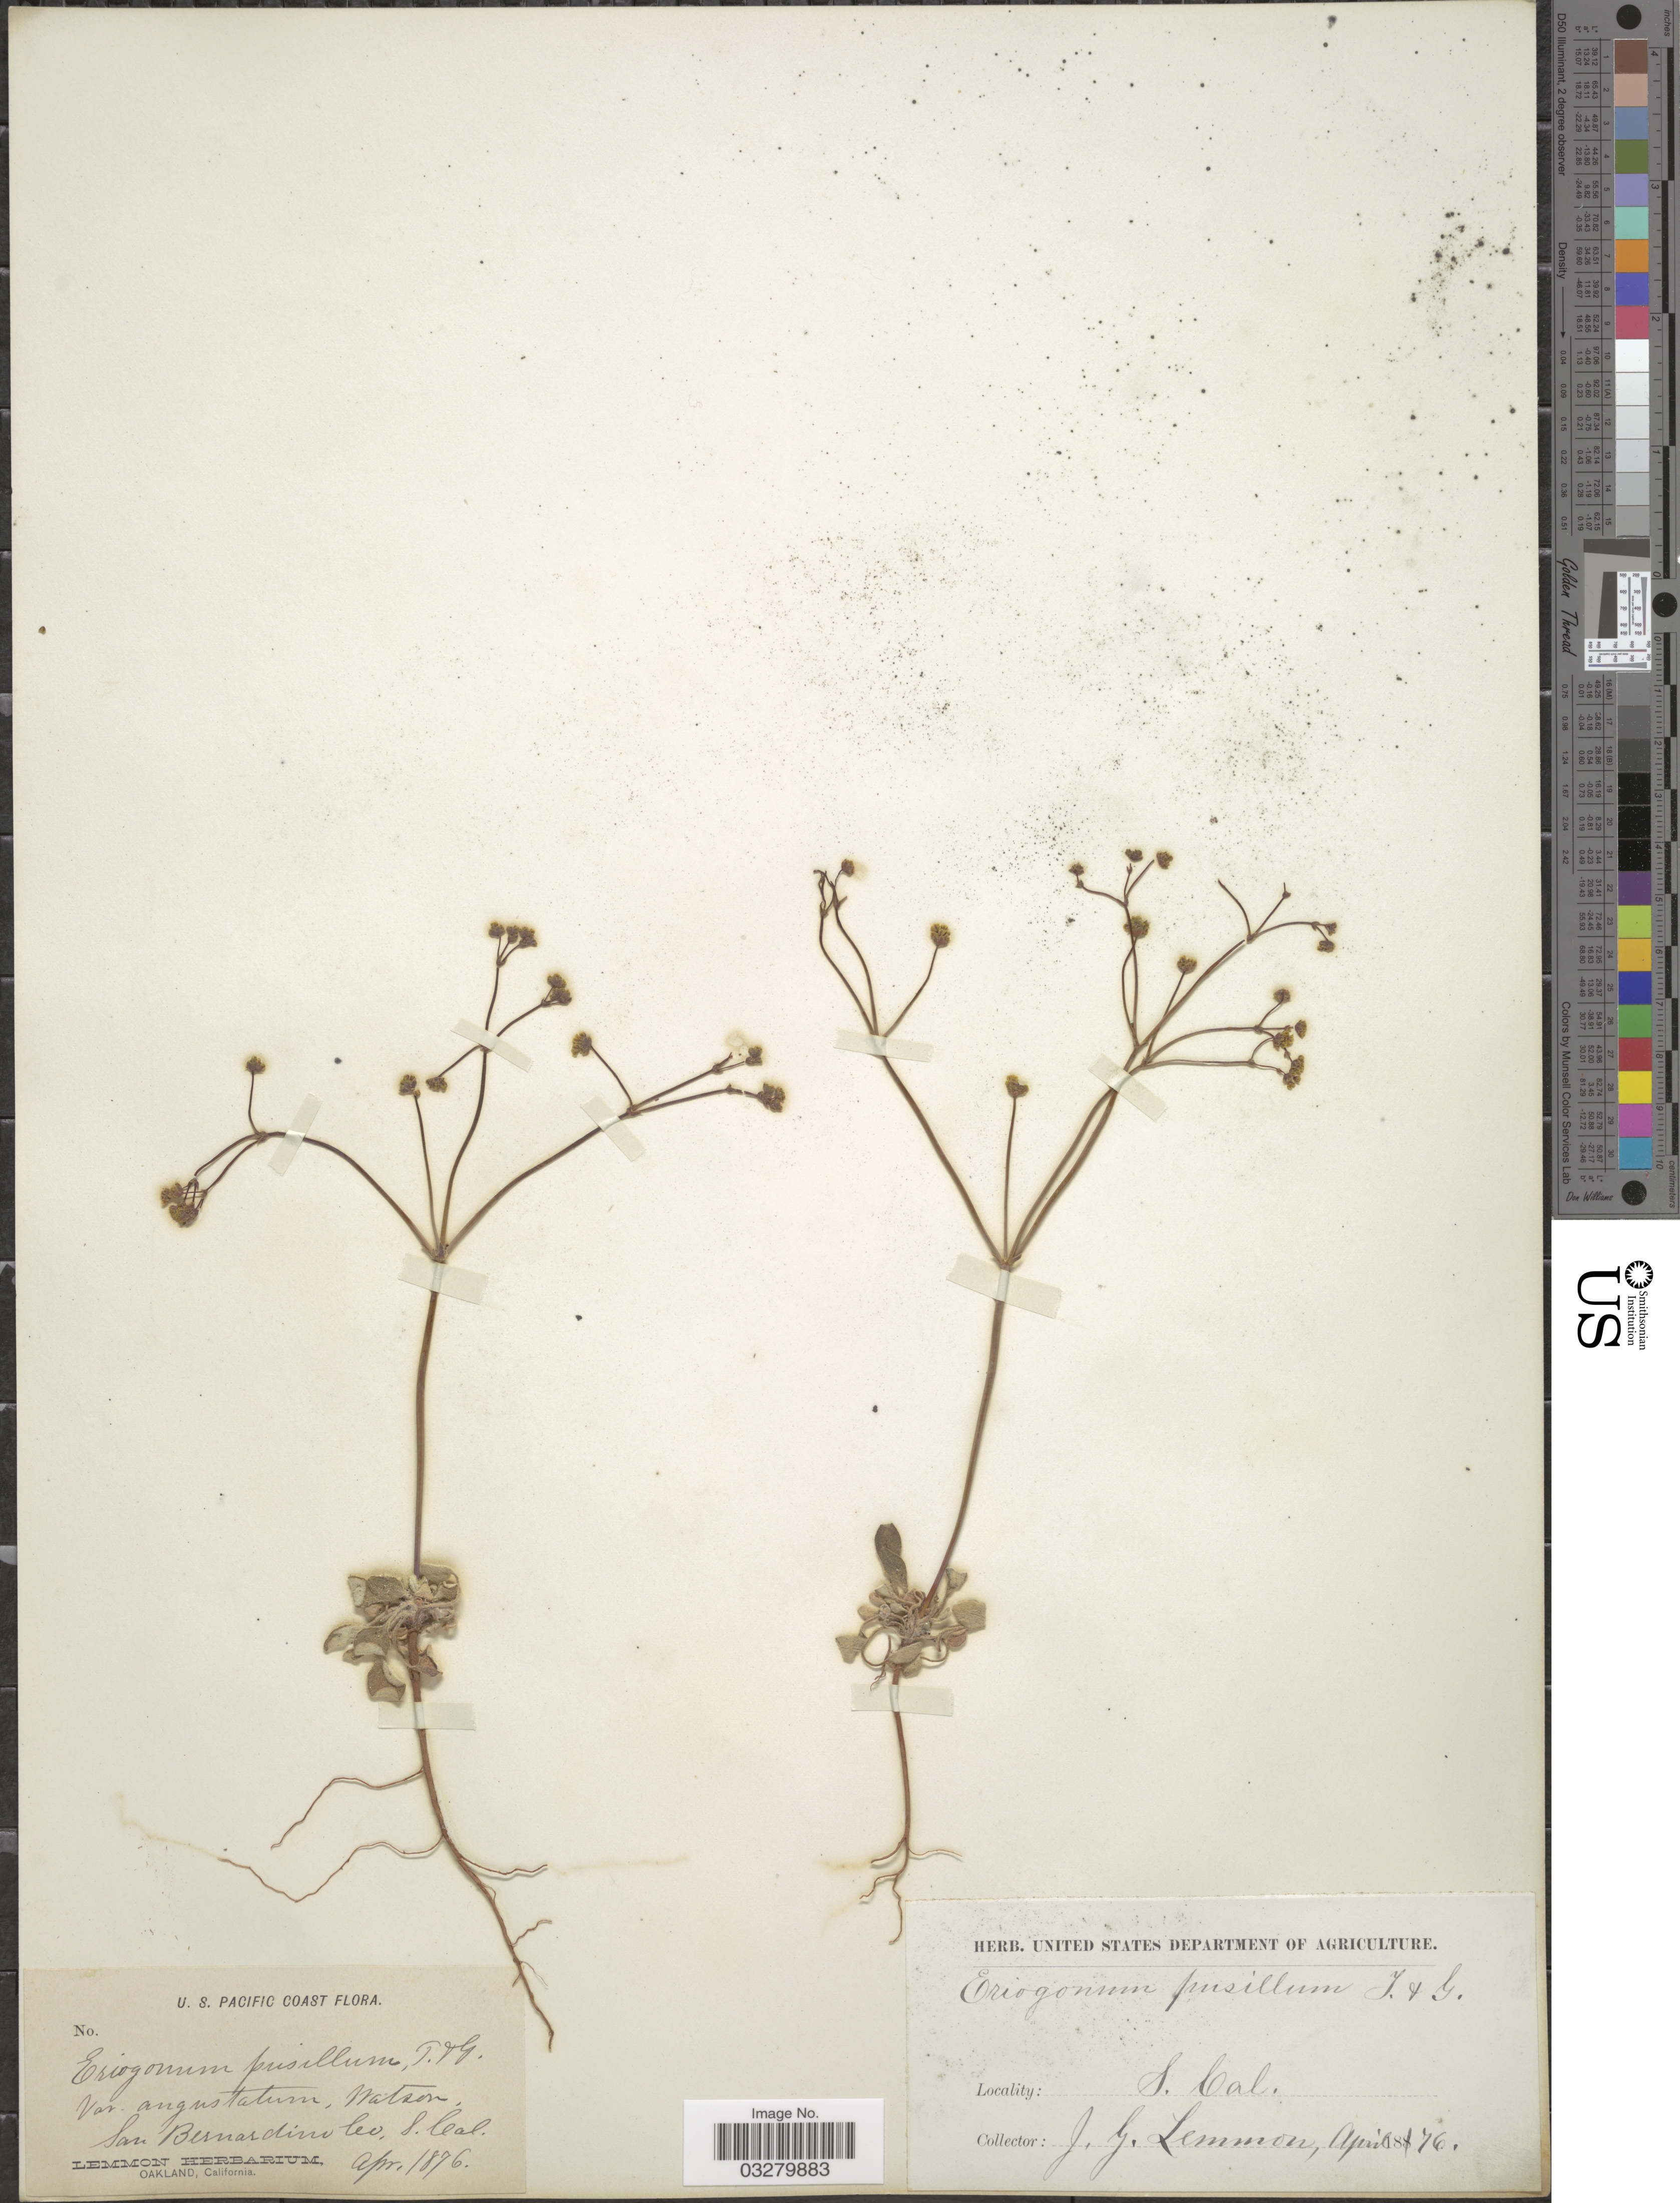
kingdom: Plantae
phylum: Tracheophyta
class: Magnoliopsida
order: Caryophyllales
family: Polygonaceae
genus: Eriogonum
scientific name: Eriogonum pusillum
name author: Torr. & A. Gray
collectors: J. Lemmon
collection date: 1876-04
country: United States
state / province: California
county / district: San Bernardino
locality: U.S. Pacific Coast. San Bernardino Co. S. Cal.